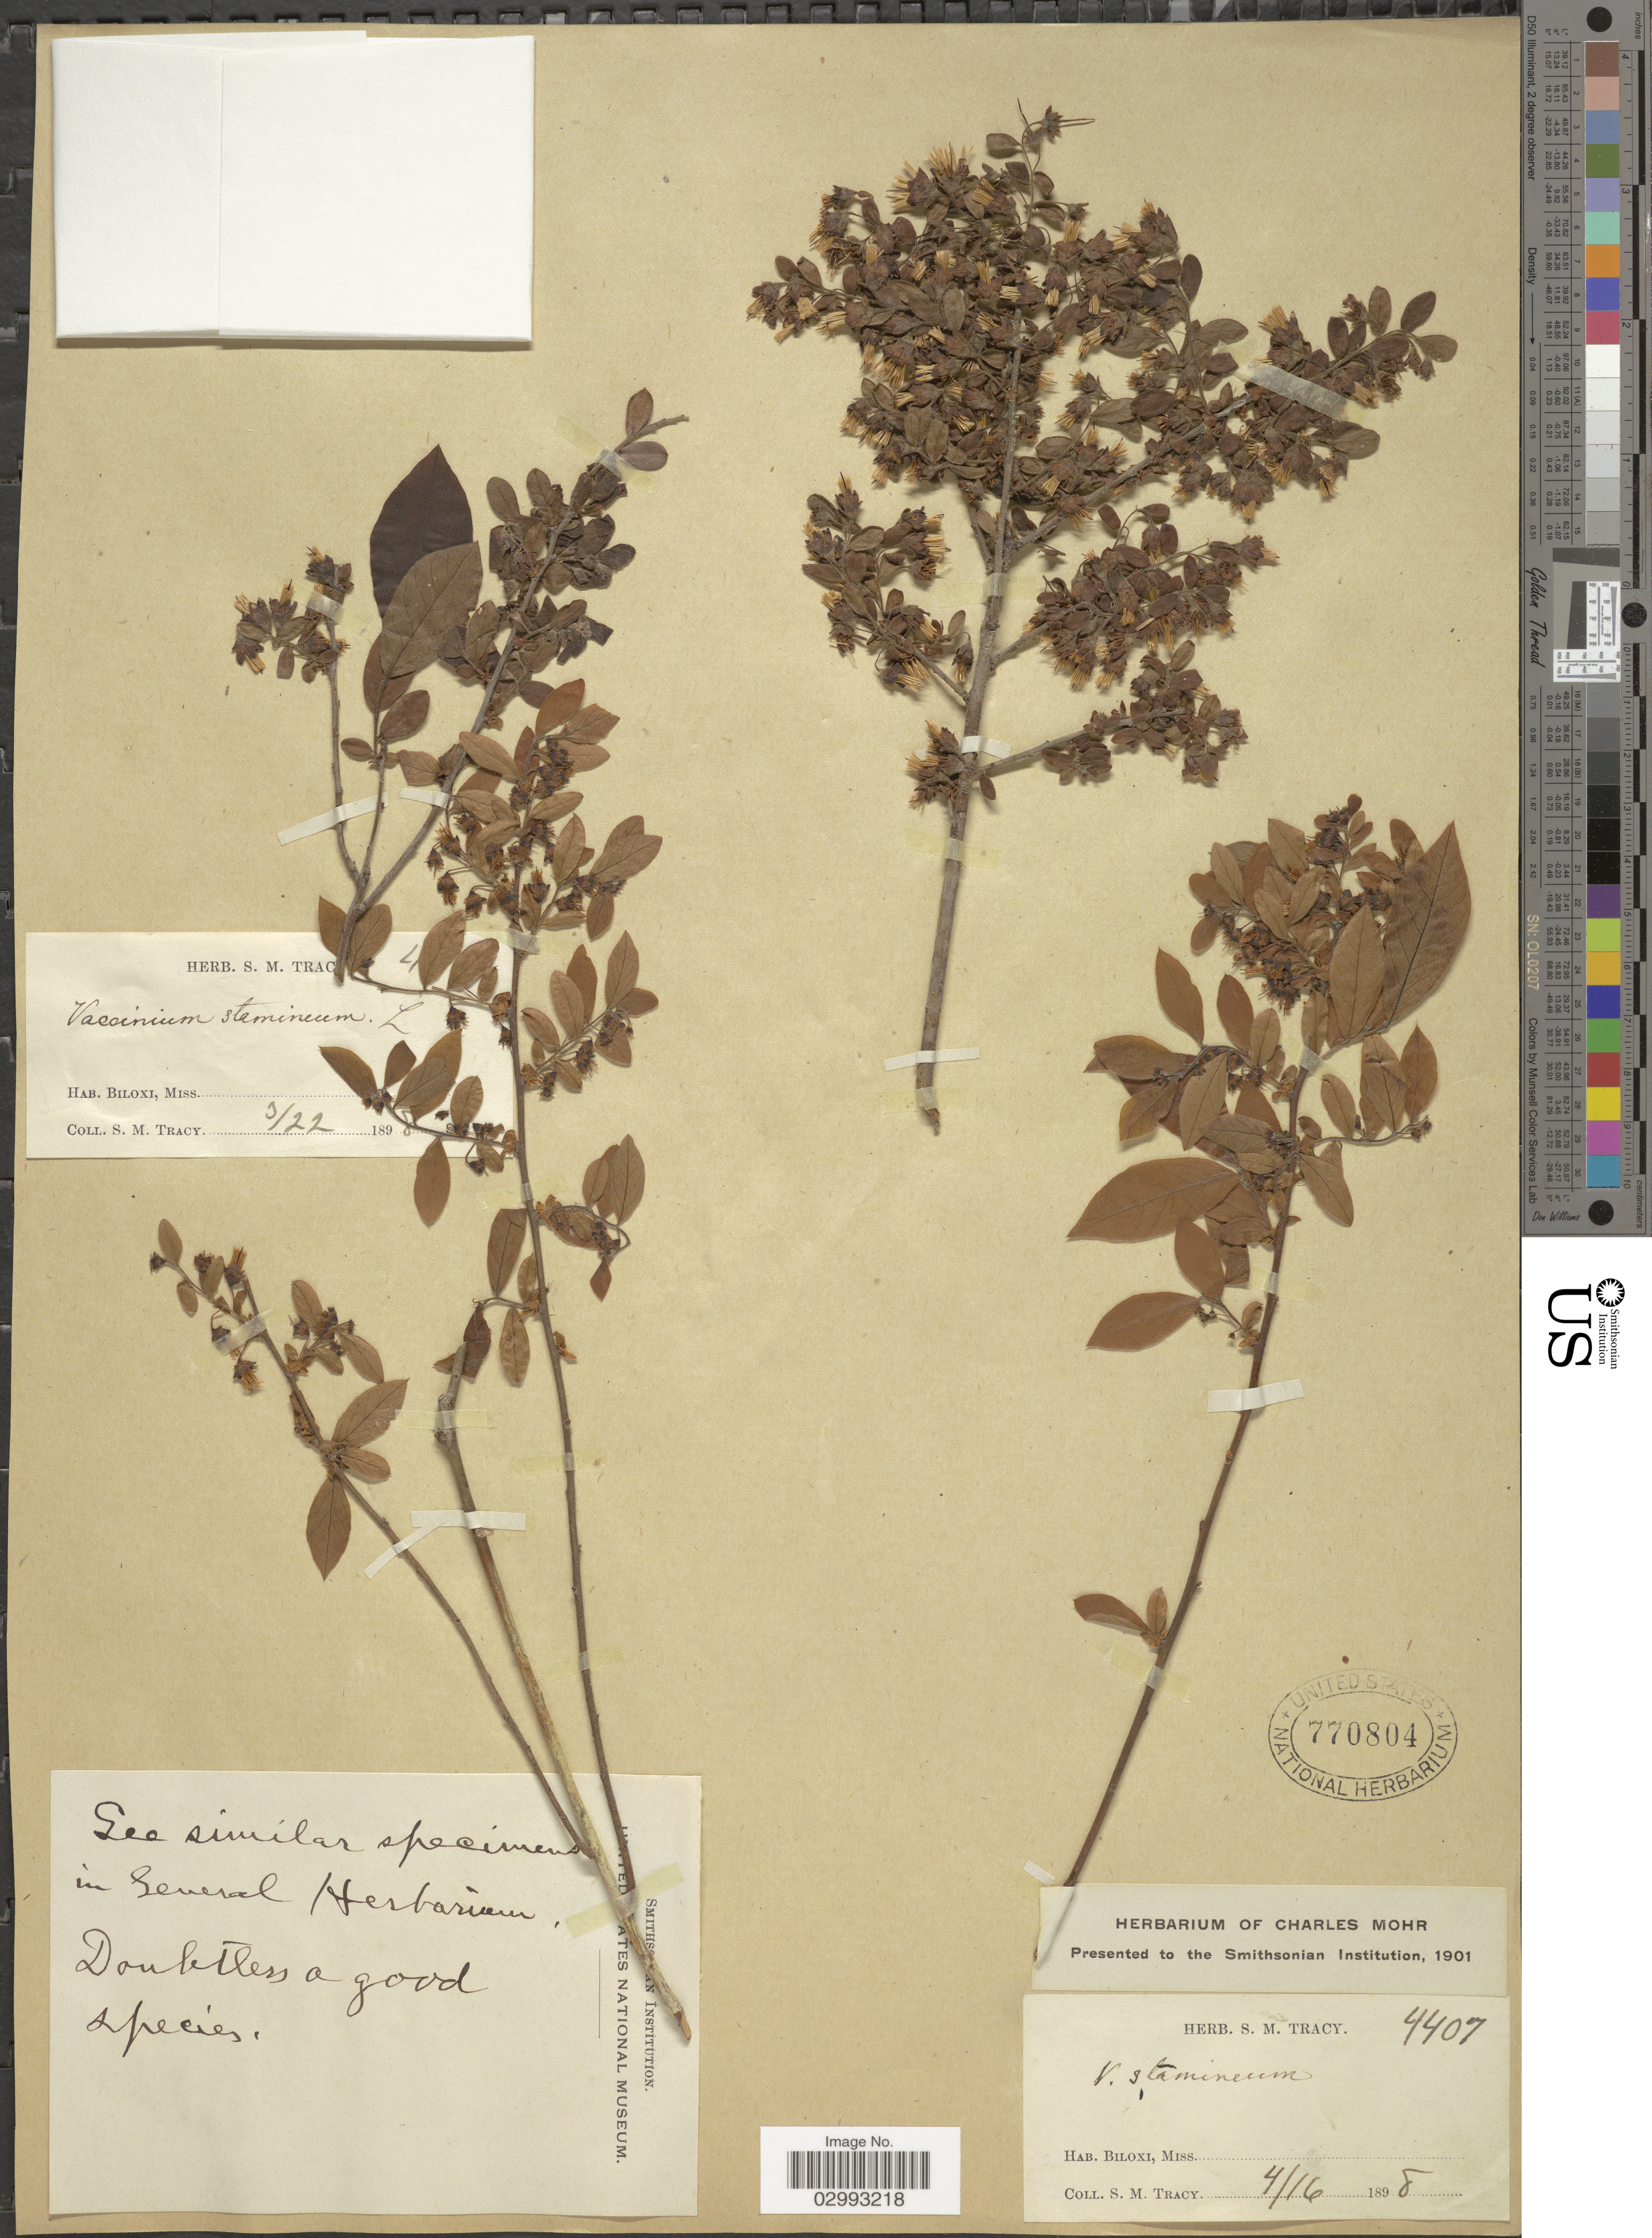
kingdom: Plantae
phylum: Tracheophyta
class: Magnoliopsida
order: Ericales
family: Ericaceae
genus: Polycodium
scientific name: Polycodium sericeum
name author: (C. Mohr) C.B. Rob.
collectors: S. M. Tracy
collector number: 4!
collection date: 1898-03-22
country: United States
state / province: Mississippi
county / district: Harrison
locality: Biloxi.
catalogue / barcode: US 770804